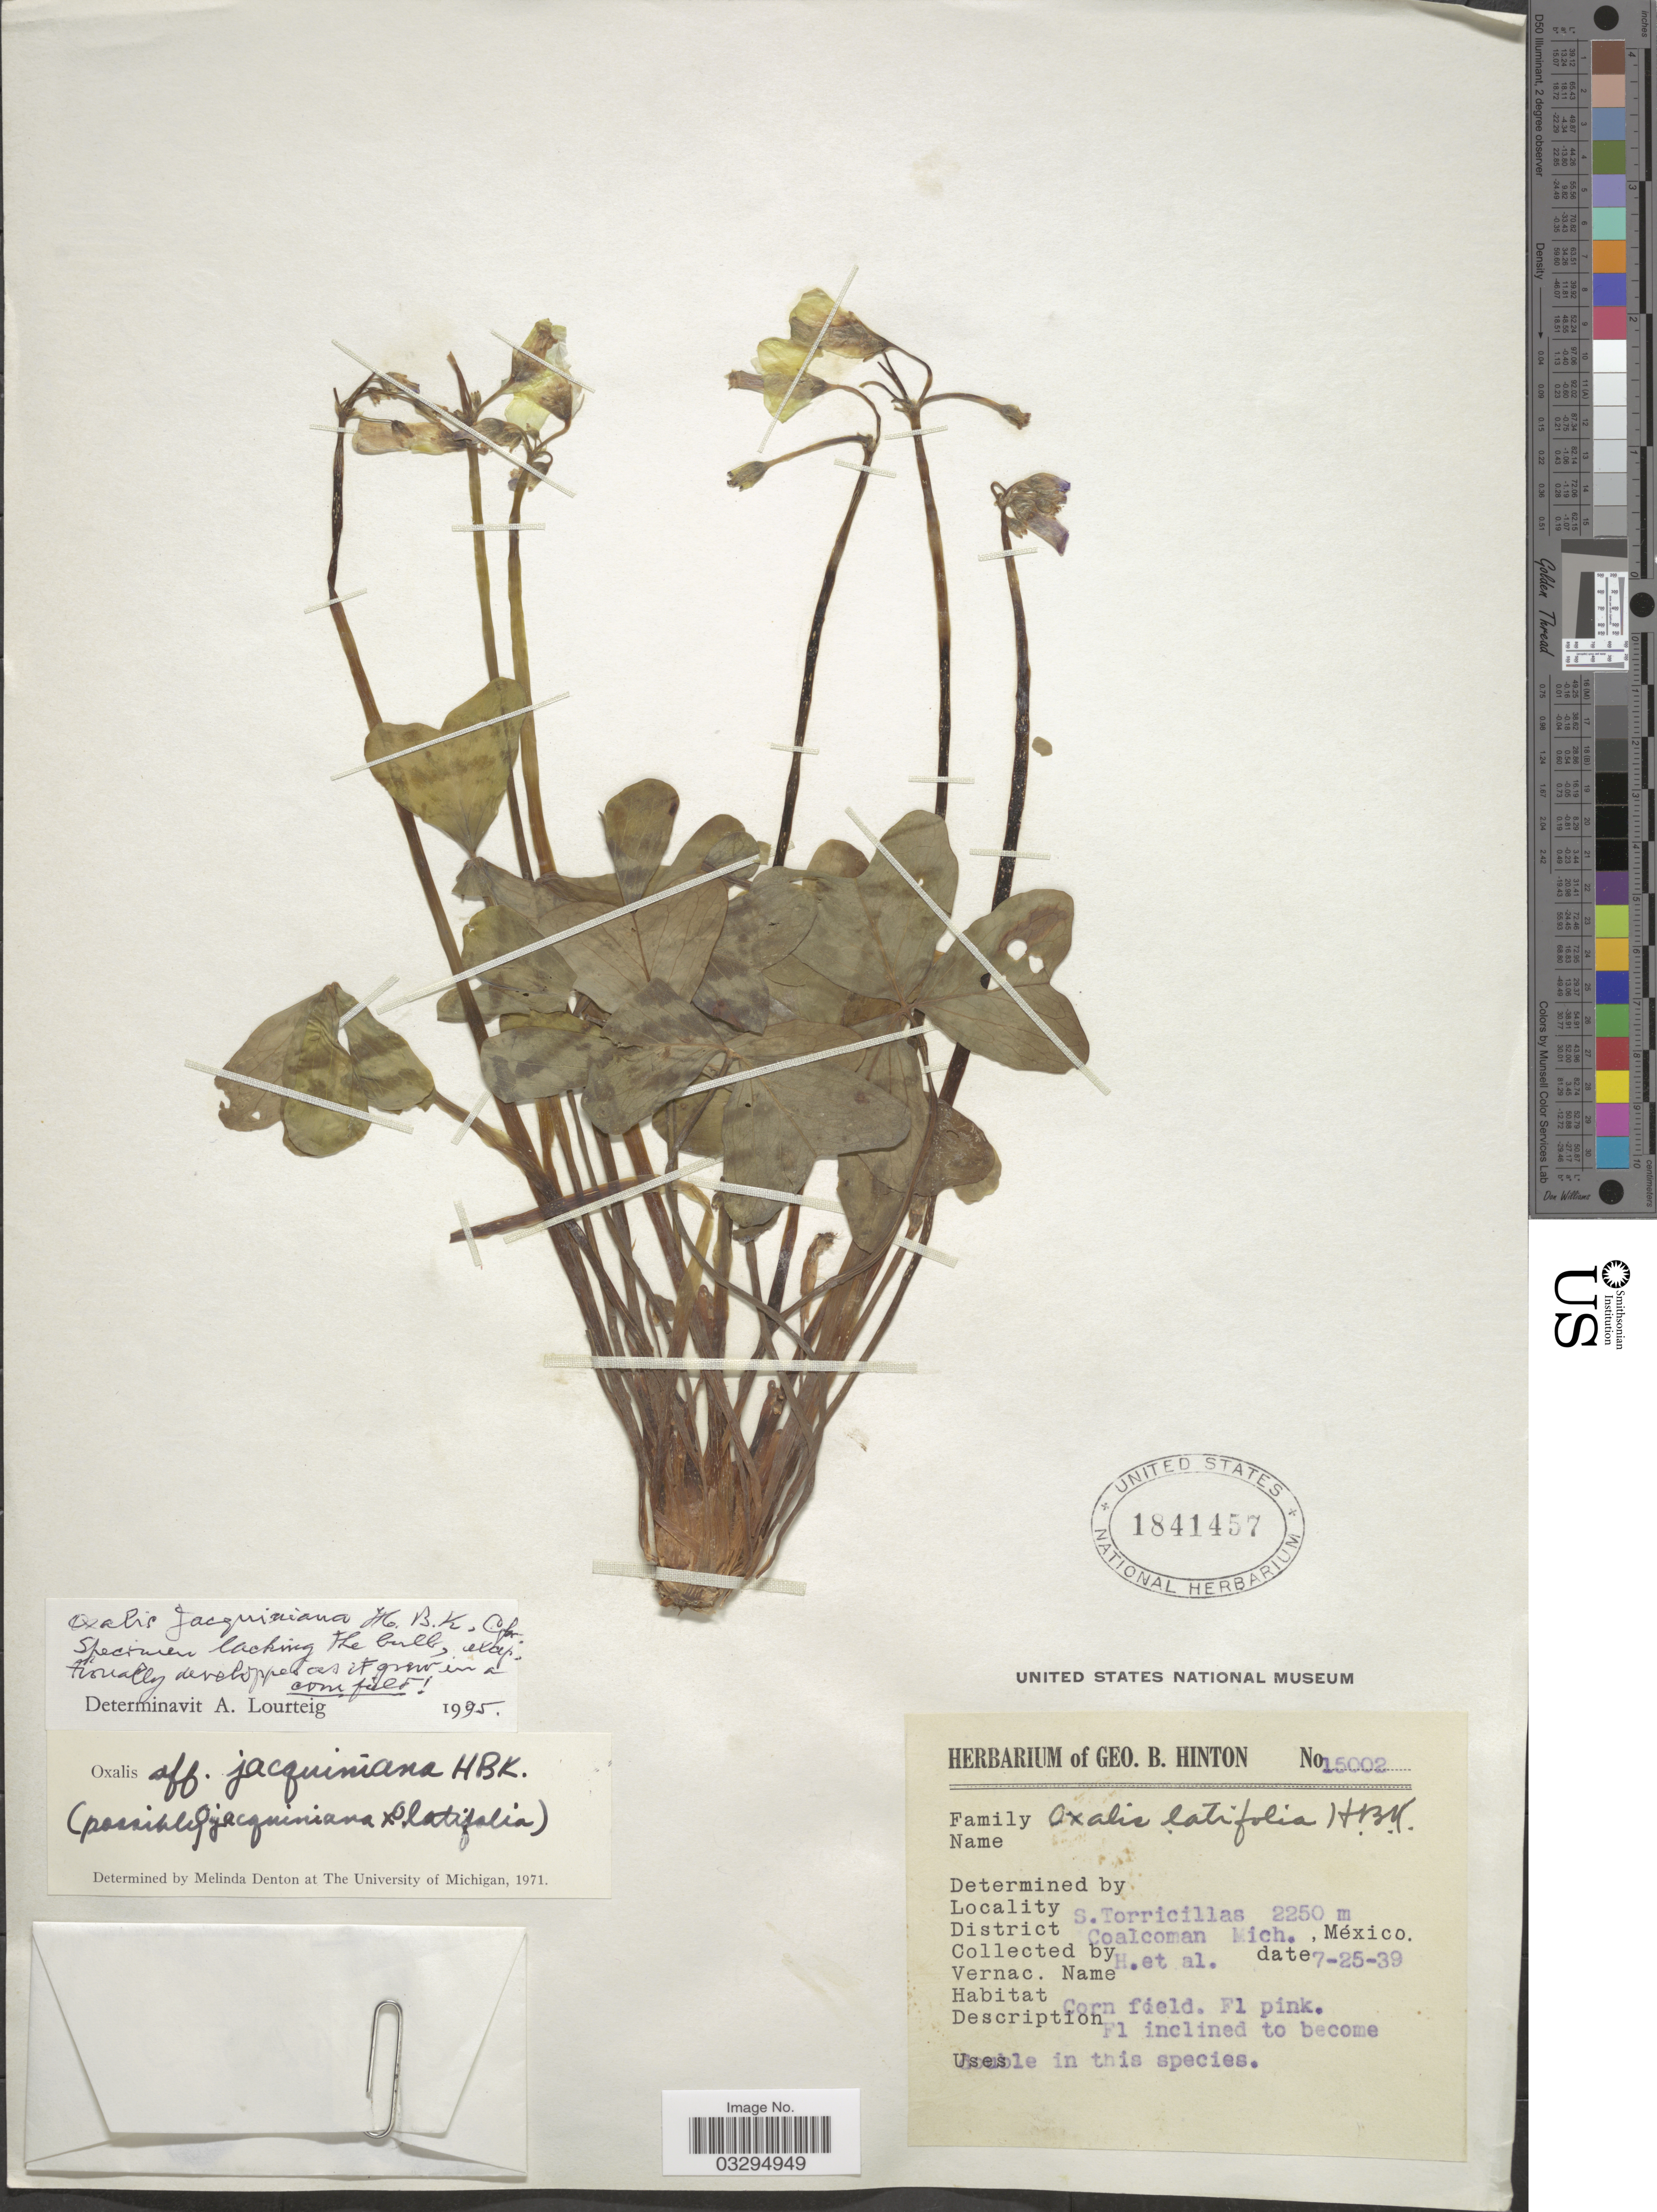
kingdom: Plantae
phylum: Tracheophyta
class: Magnoliopsida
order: Oxalidales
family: Oxalidaceae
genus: Oxalis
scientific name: Oxalis jacquiniana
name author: Kunth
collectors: G. B. Hinton & et al.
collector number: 15002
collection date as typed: Transcribed d/m/y: 25/7/39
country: Mexico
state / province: Michoacán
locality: S. Torricillas, District Coalcoman.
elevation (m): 2250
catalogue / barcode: US 1841457